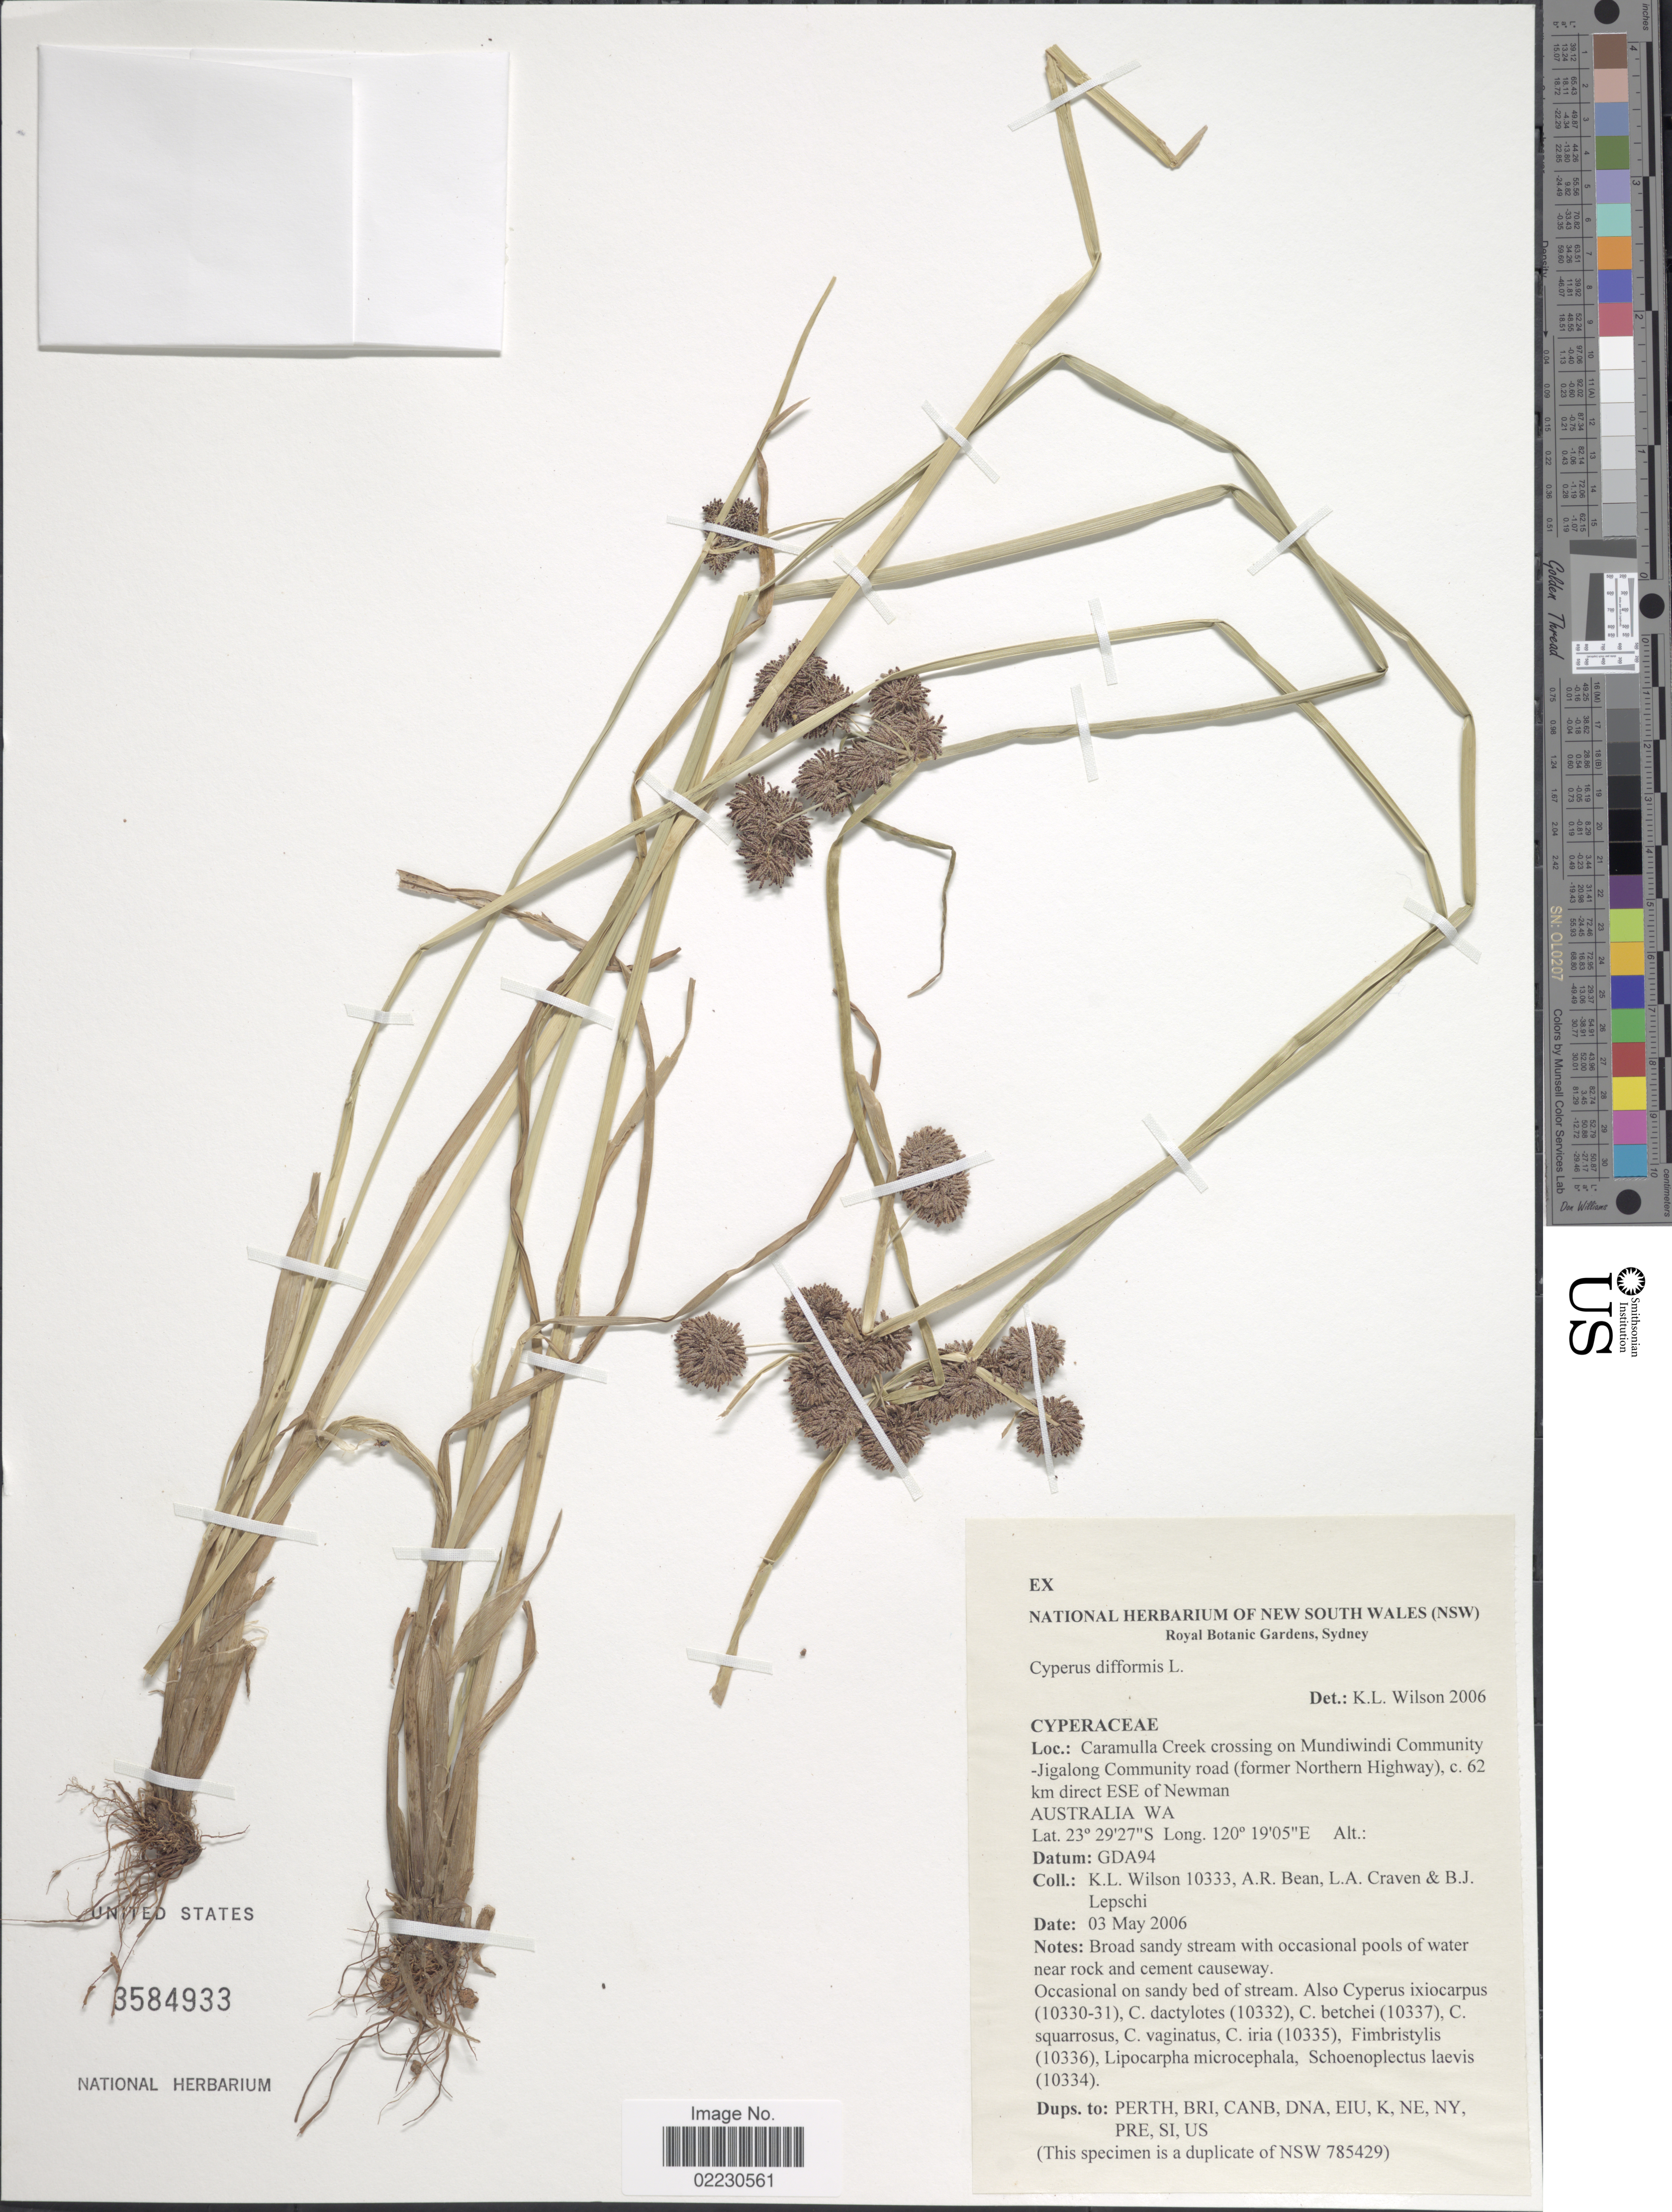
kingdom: Plantae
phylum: Tracheophyta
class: Liliopsida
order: Poales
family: Cyperaceae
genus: Cyperus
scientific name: Cyperus difformis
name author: L.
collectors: K. L. Wilson, A. R. Bean, L. A. Craven & B. Lepschi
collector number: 10333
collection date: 2006-05-03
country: Australia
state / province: Western Australia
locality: Caramulla Creek crossing on Mundiwindi Community- Jigalong Community road (former Northern Highway), ca. 62 km direct ESE of Newman.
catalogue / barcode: US 3584933